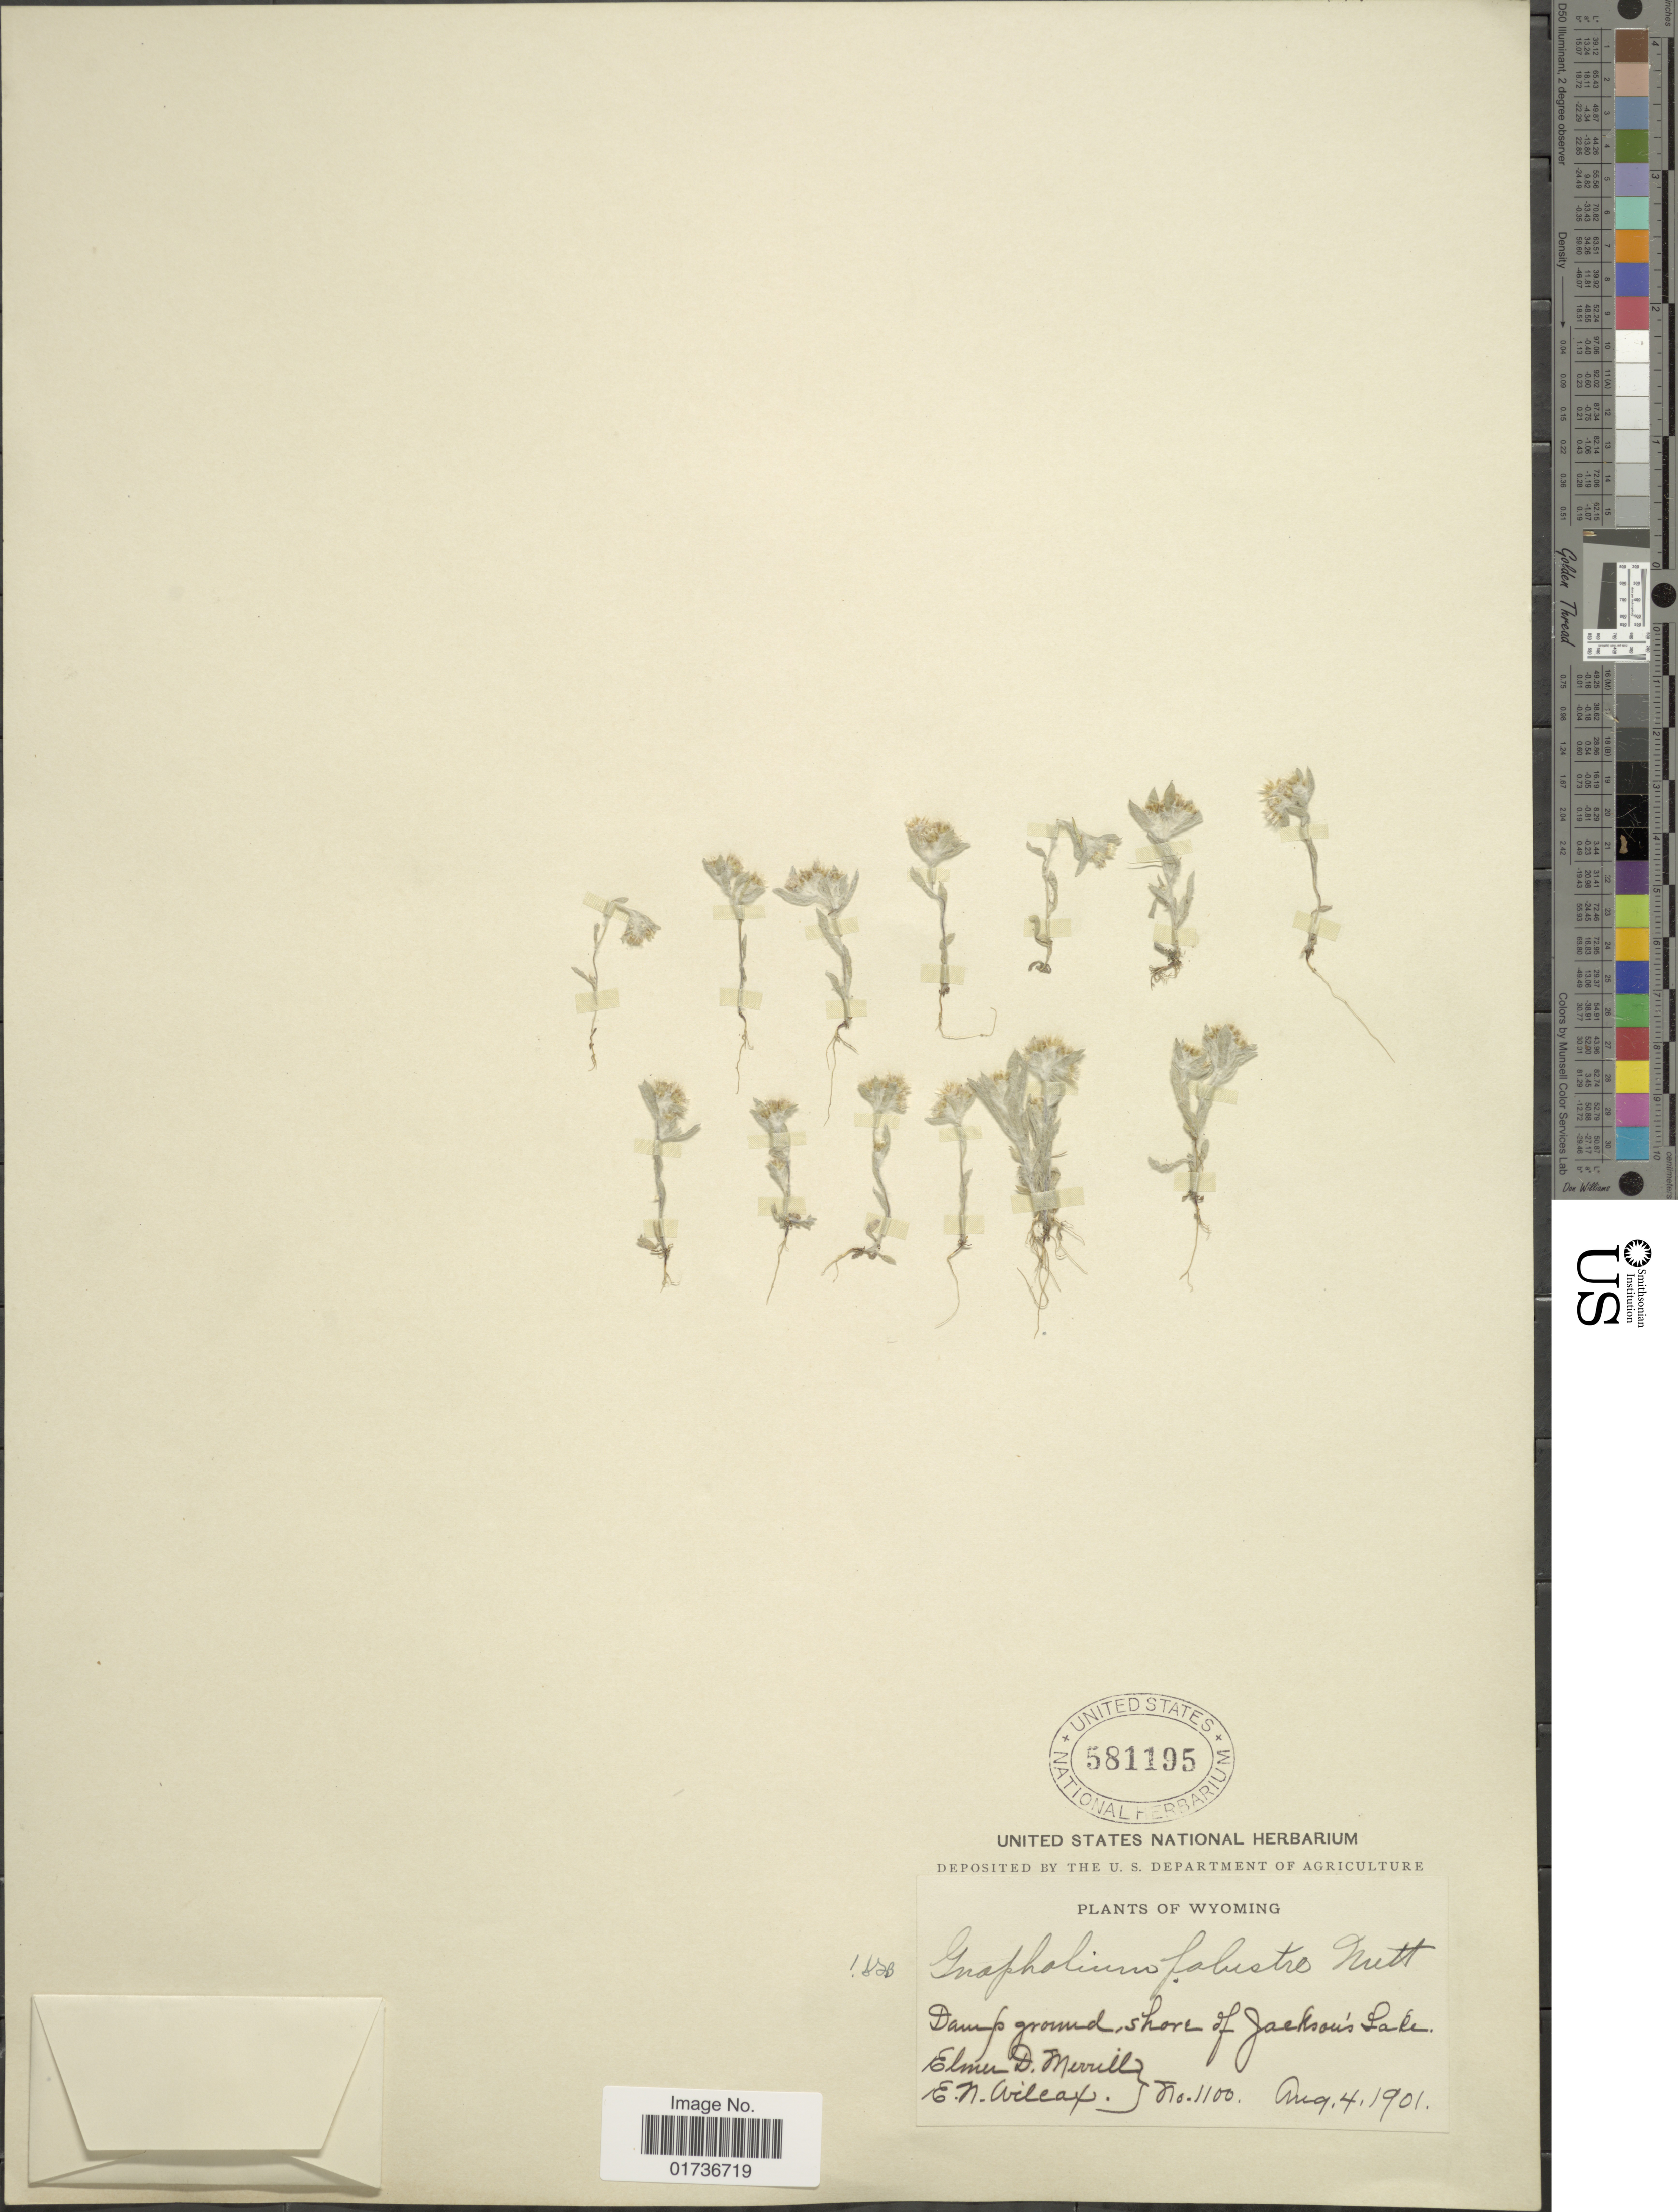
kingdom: Plantae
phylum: Tracheophyta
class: Magnoliopsida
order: Asterales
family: Asteraceae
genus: Gnaphalium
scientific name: Gnaphalium palustre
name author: Nutt.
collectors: E. D. Merrill & E. Wilcox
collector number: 1100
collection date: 1901-09-04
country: United States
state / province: Wyoming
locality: Damp ground, shore of Jackson's Lake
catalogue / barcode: US 581195